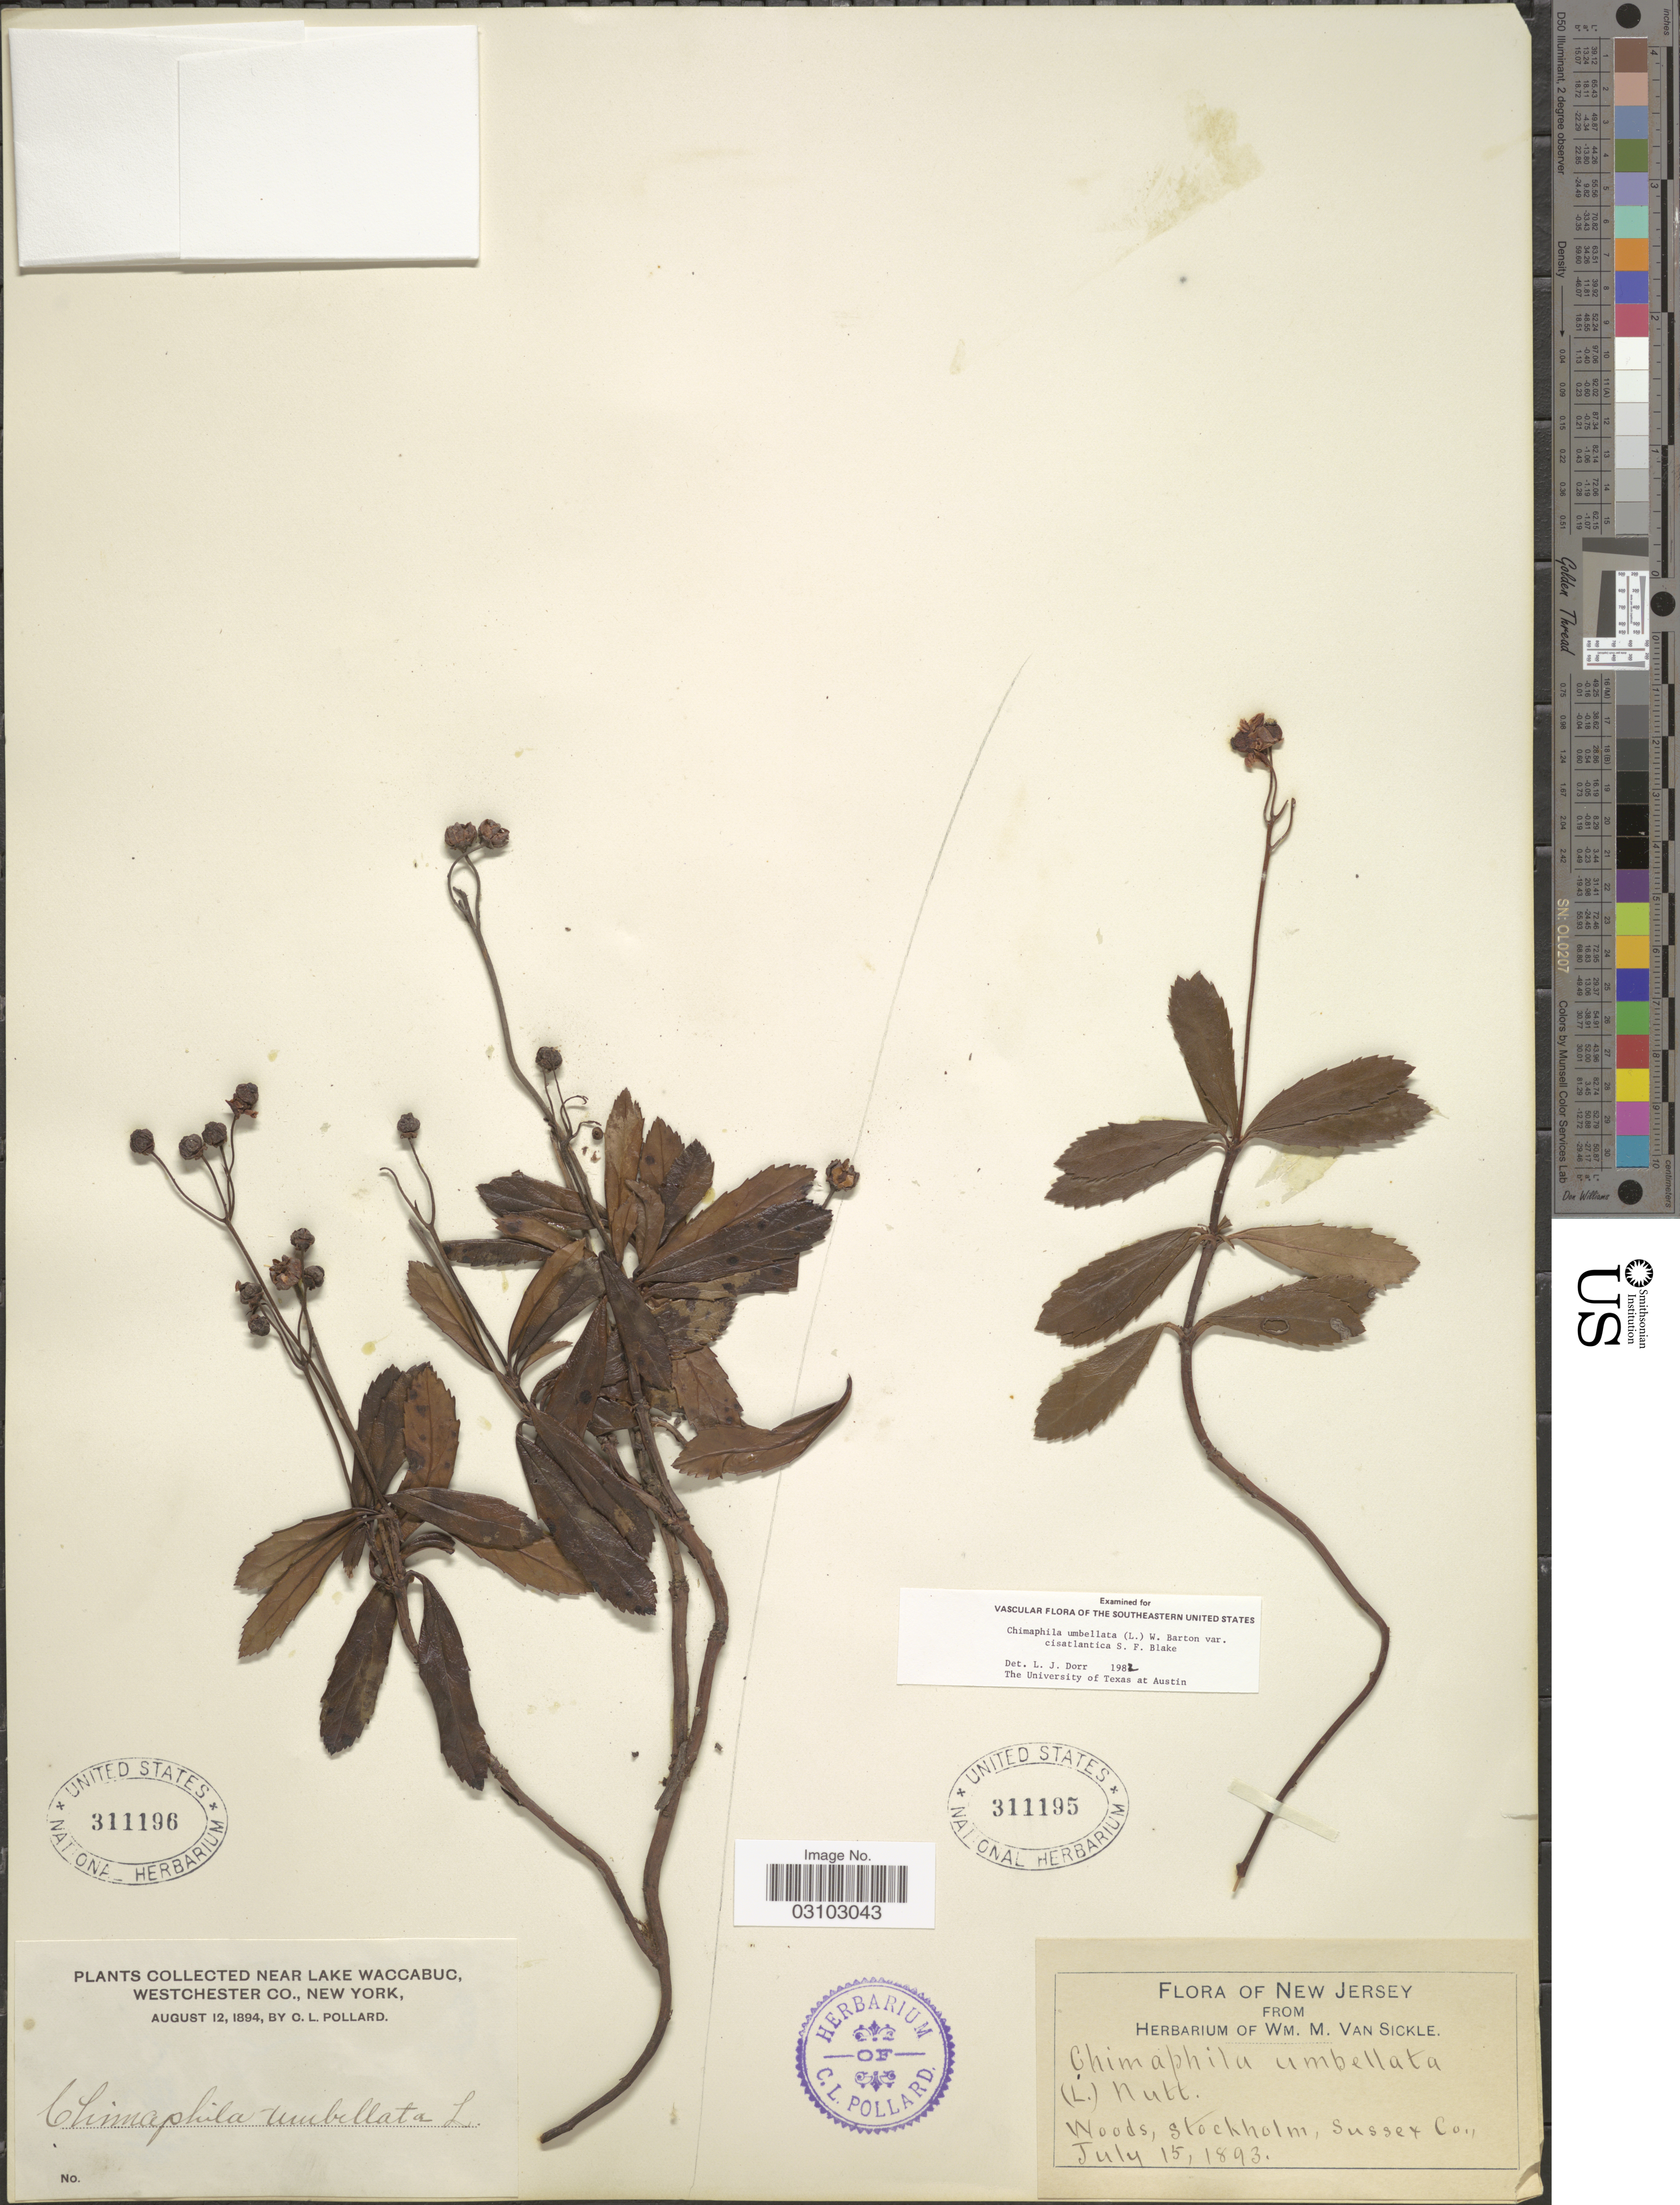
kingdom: Plantae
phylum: Tracheophyta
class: Magnoliopsida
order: Ericales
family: Ericaceae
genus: Chimaphila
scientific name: Chimaphila umbellata subsp. cisatlantica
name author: (S.F. Blake) Hultén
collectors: C. L. Pollard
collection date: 1894-08-12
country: United States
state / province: New York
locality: Near Lake Waccabuc, Westchester Co.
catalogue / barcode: US 311196-2